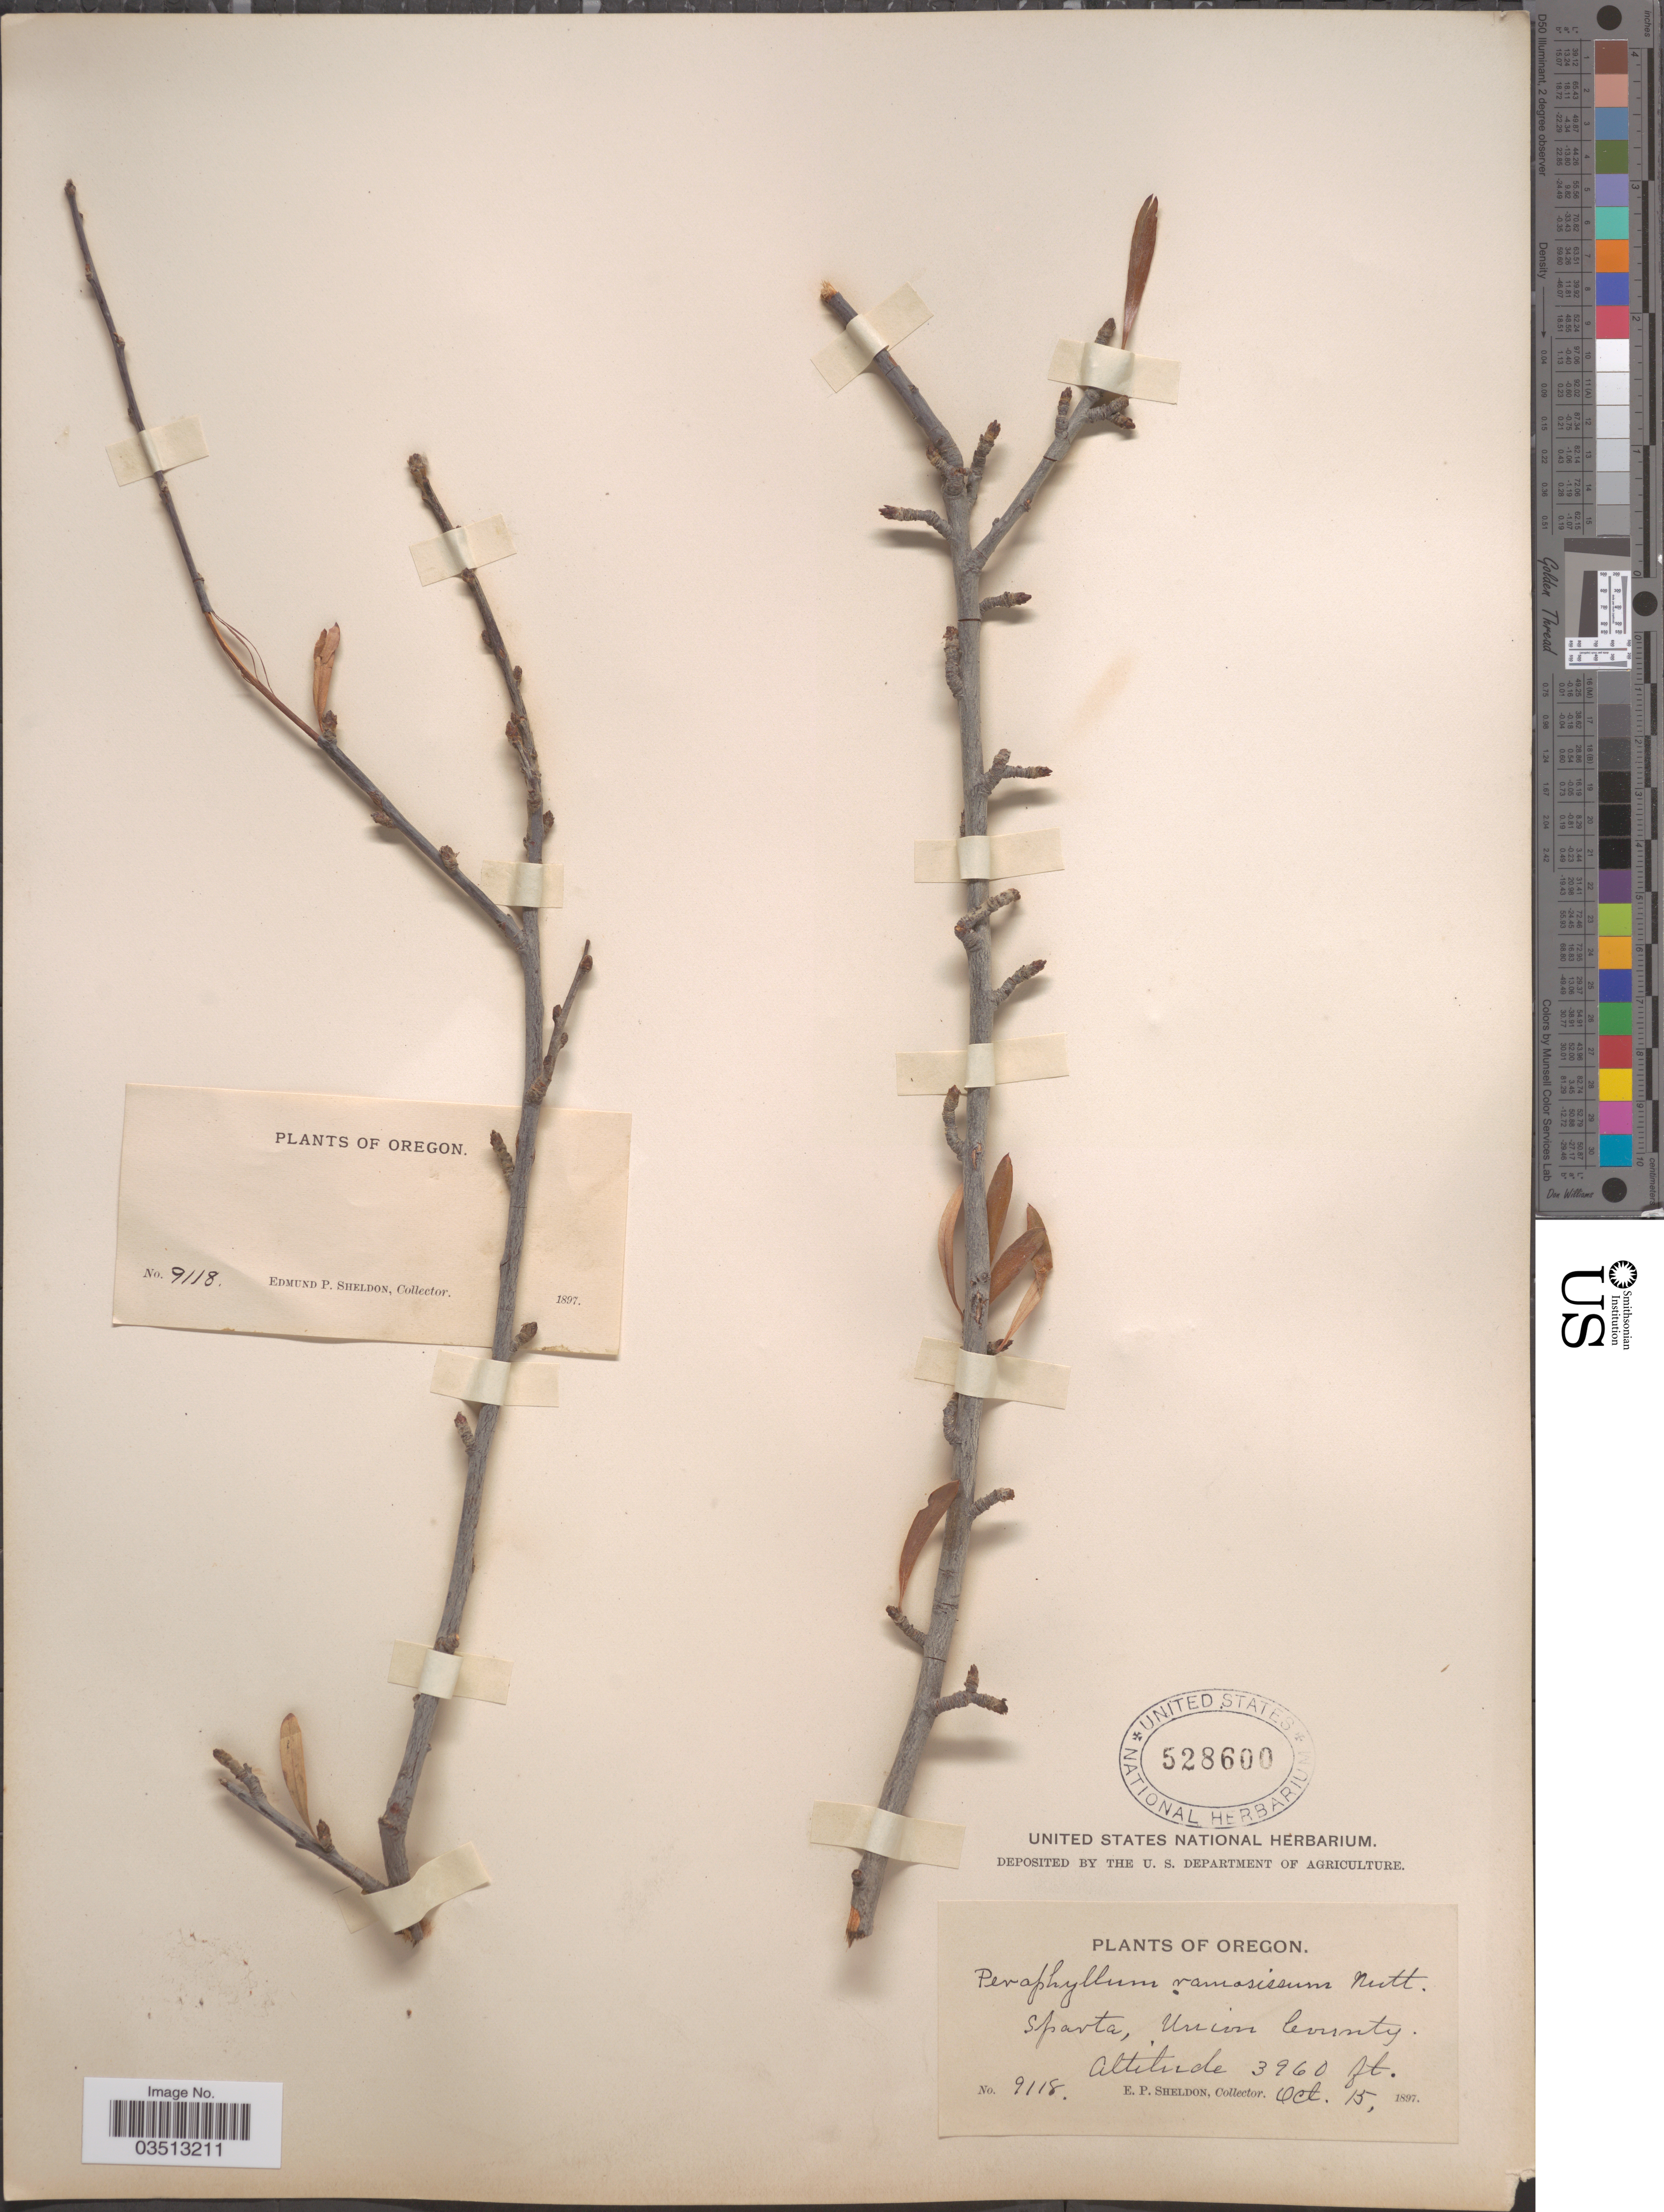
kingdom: Plantae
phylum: Tracheophyta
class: Magnoliopsida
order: Rosales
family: Rosaceae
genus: Peraphyllum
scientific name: Peraphyllum ramosissimum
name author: Nutt.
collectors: E. P. Sheldon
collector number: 9118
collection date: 1897-10-15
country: United States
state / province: Oregon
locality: Sparta, Union County.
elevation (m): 1207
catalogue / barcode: US 528600